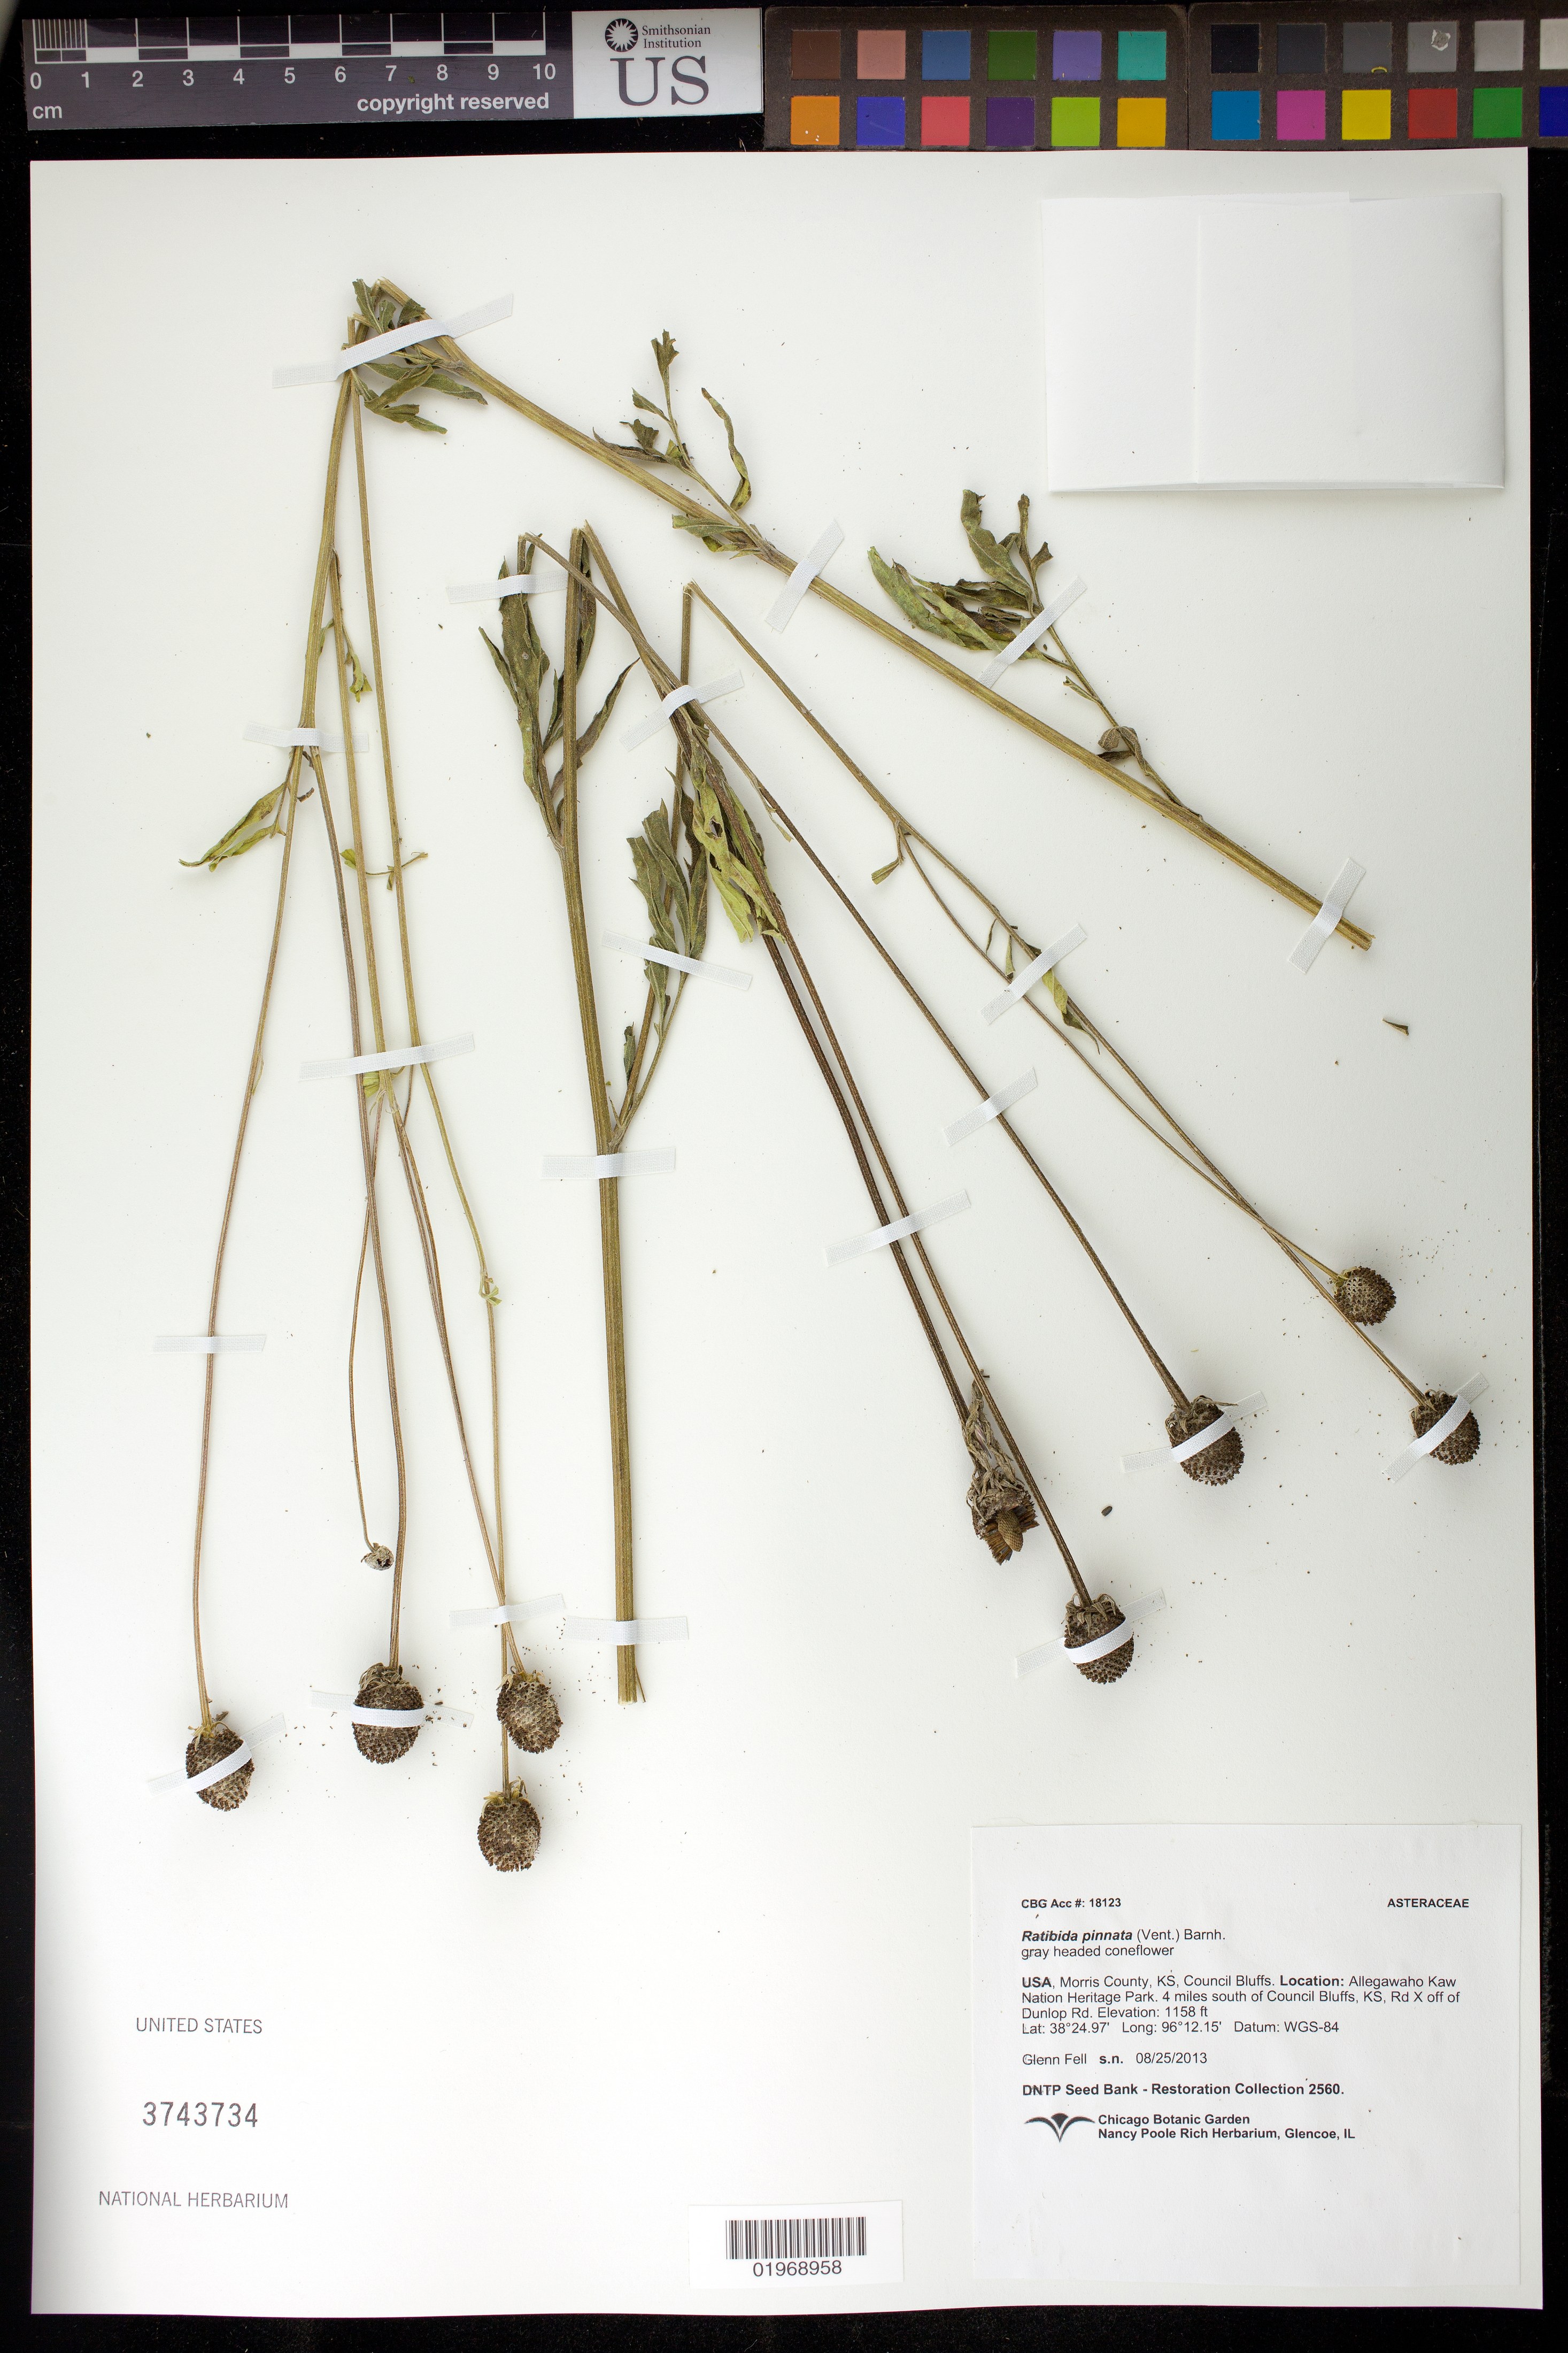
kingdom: Plantae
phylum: Tracheophyta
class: Magnoliopsida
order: Asterales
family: Asteraceae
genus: Ratibida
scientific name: Ratibida pinnata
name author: (Vent.) Barnhart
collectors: G. Fell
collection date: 2013-08-25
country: United States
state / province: Kansas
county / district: Morris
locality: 4 mi. S of Council Grove, Allegawaho Kaw National Heritage Park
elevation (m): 353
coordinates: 38 24.97, 96 12.15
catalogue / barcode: US 3743734